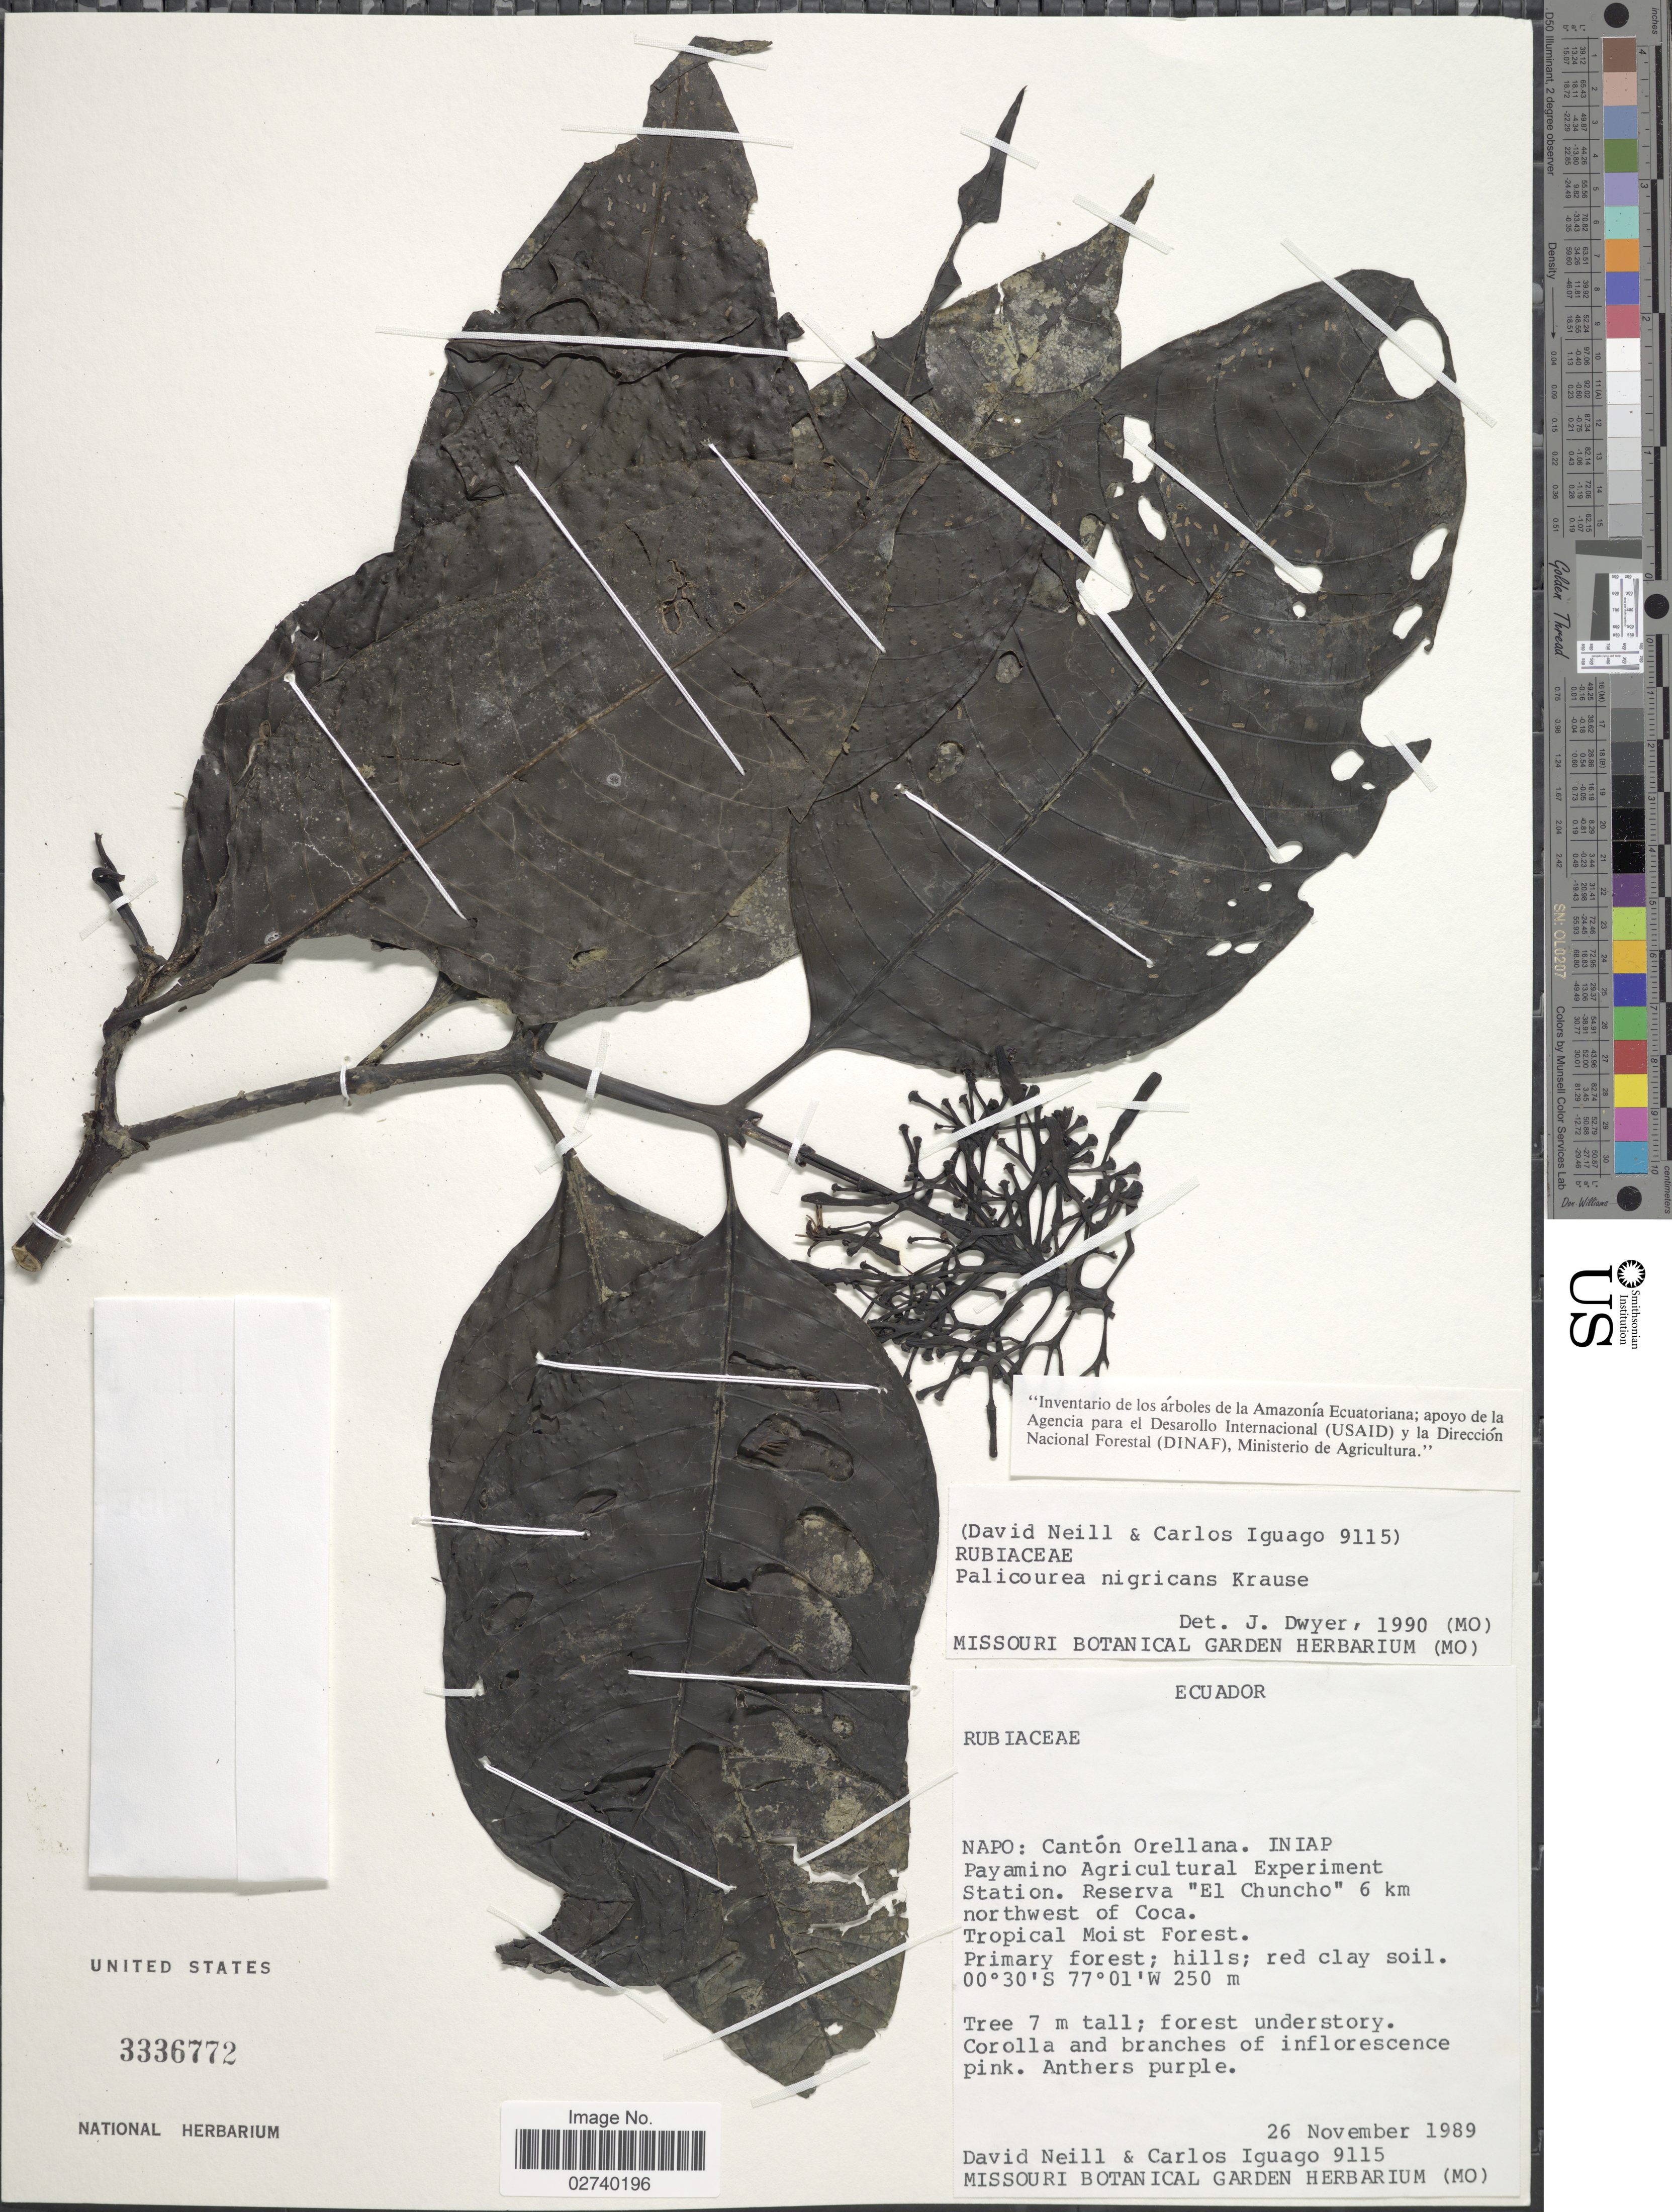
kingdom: Plantae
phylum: Tracheophyta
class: Magnoliopsida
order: Gentianales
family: Rubiaceae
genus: Palicourea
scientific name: Palicourea nigricans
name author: Krause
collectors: D. Neill & C. Iguago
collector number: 9115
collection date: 1989-11-26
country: Ecuador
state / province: Napo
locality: Canton Orellano, INIAP Payamino Agricultural Experiment Station, Reserva "El Chuncho" 6 km northwest of Coca, Tropical Moist Forest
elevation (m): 250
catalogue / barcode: US 3336772